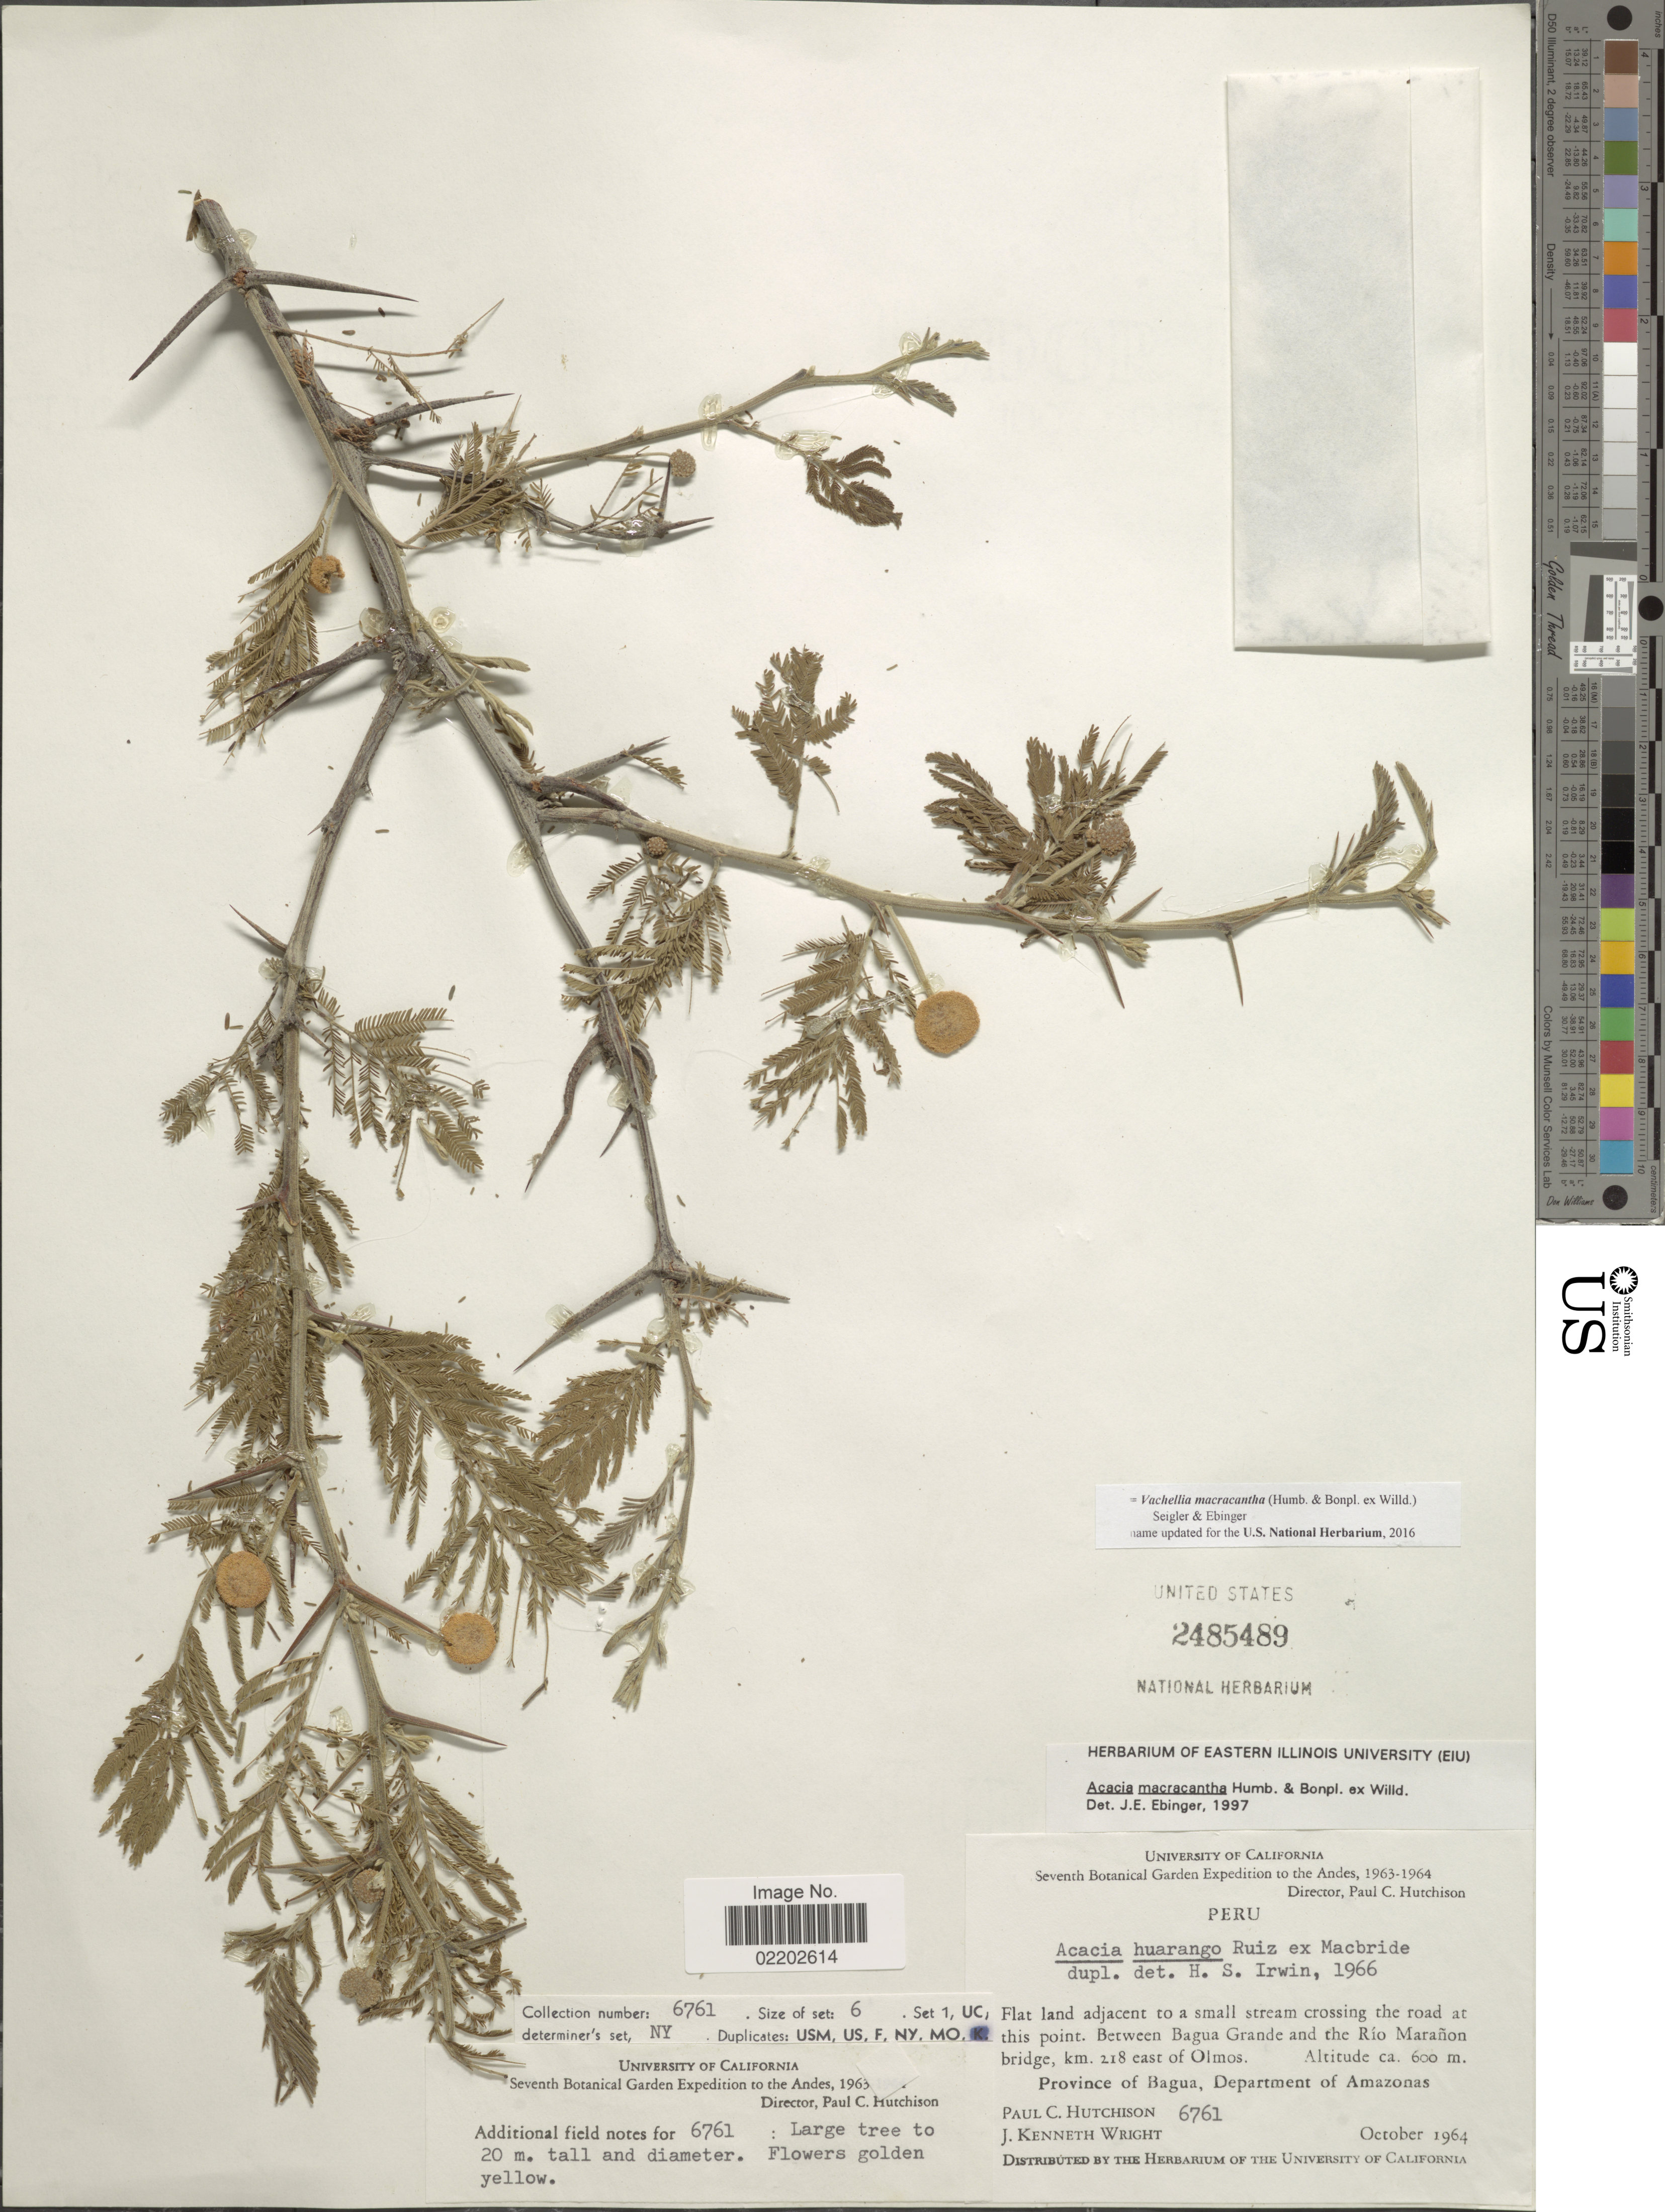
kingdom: Plantae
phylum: Tracheophyta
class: Magnoliopsida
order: Fabales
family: Fabaceae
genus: Vachellia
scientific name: Vachellia macracantha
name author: (Humb. & Bonpl. ex Willd.) Seigler & Ebinger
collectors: P. C. Hutchison & J. K. Wright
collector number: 6761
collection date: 1964-10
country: Peru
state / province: Amazonas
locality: Peru. Between Bagua Grande and the Rio Maranon bridge, km 218 east of Olmos. Province of Bagua, Department of Amazonas.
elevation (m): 600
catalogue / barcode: US 2485489